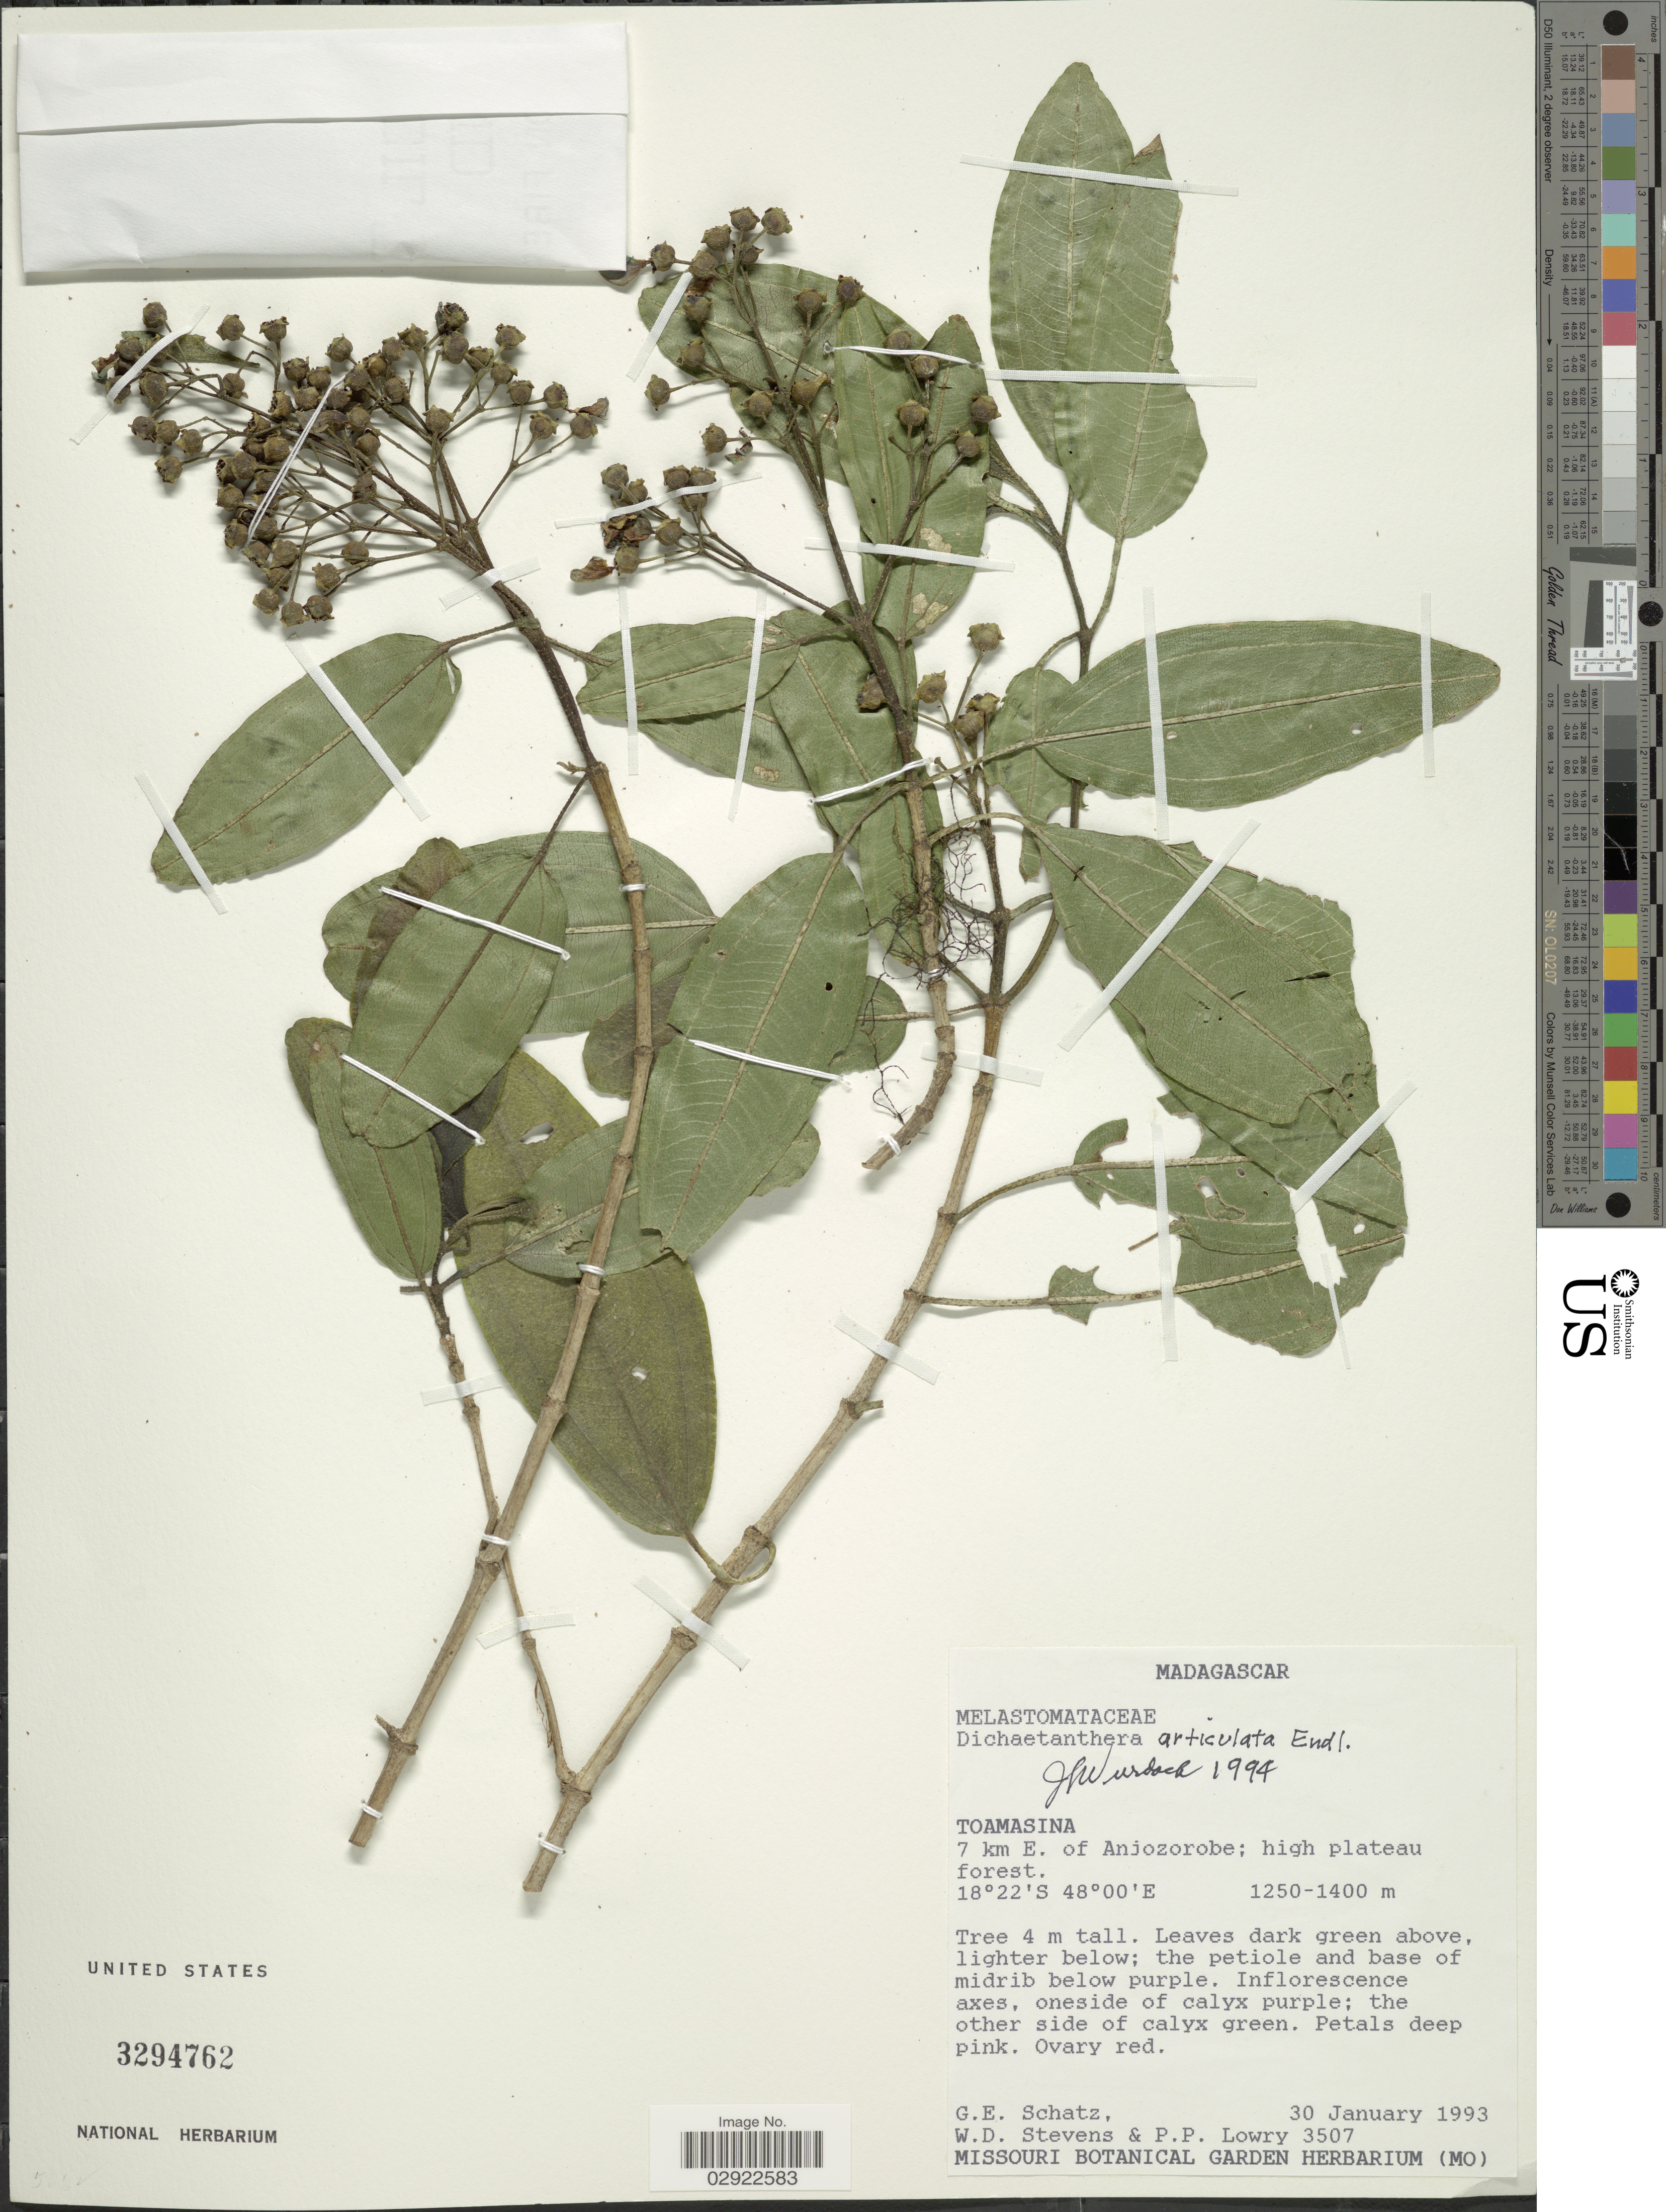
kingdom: Plantae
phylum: Tracheophyta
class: Magnoliopsida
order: Myrtales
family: Melastomataceae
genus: Dichaetanthera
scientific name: Dichaetanthera articulata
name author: Endl.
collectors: G. Schatz, W. D. Stevens & P. Lowry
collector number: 3507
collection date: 1993-01-30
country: Madagascar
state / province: Analamanga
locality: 7 km E. of Anjozorobe; high plateau forest.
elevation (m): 1250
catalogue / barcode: US 3294762